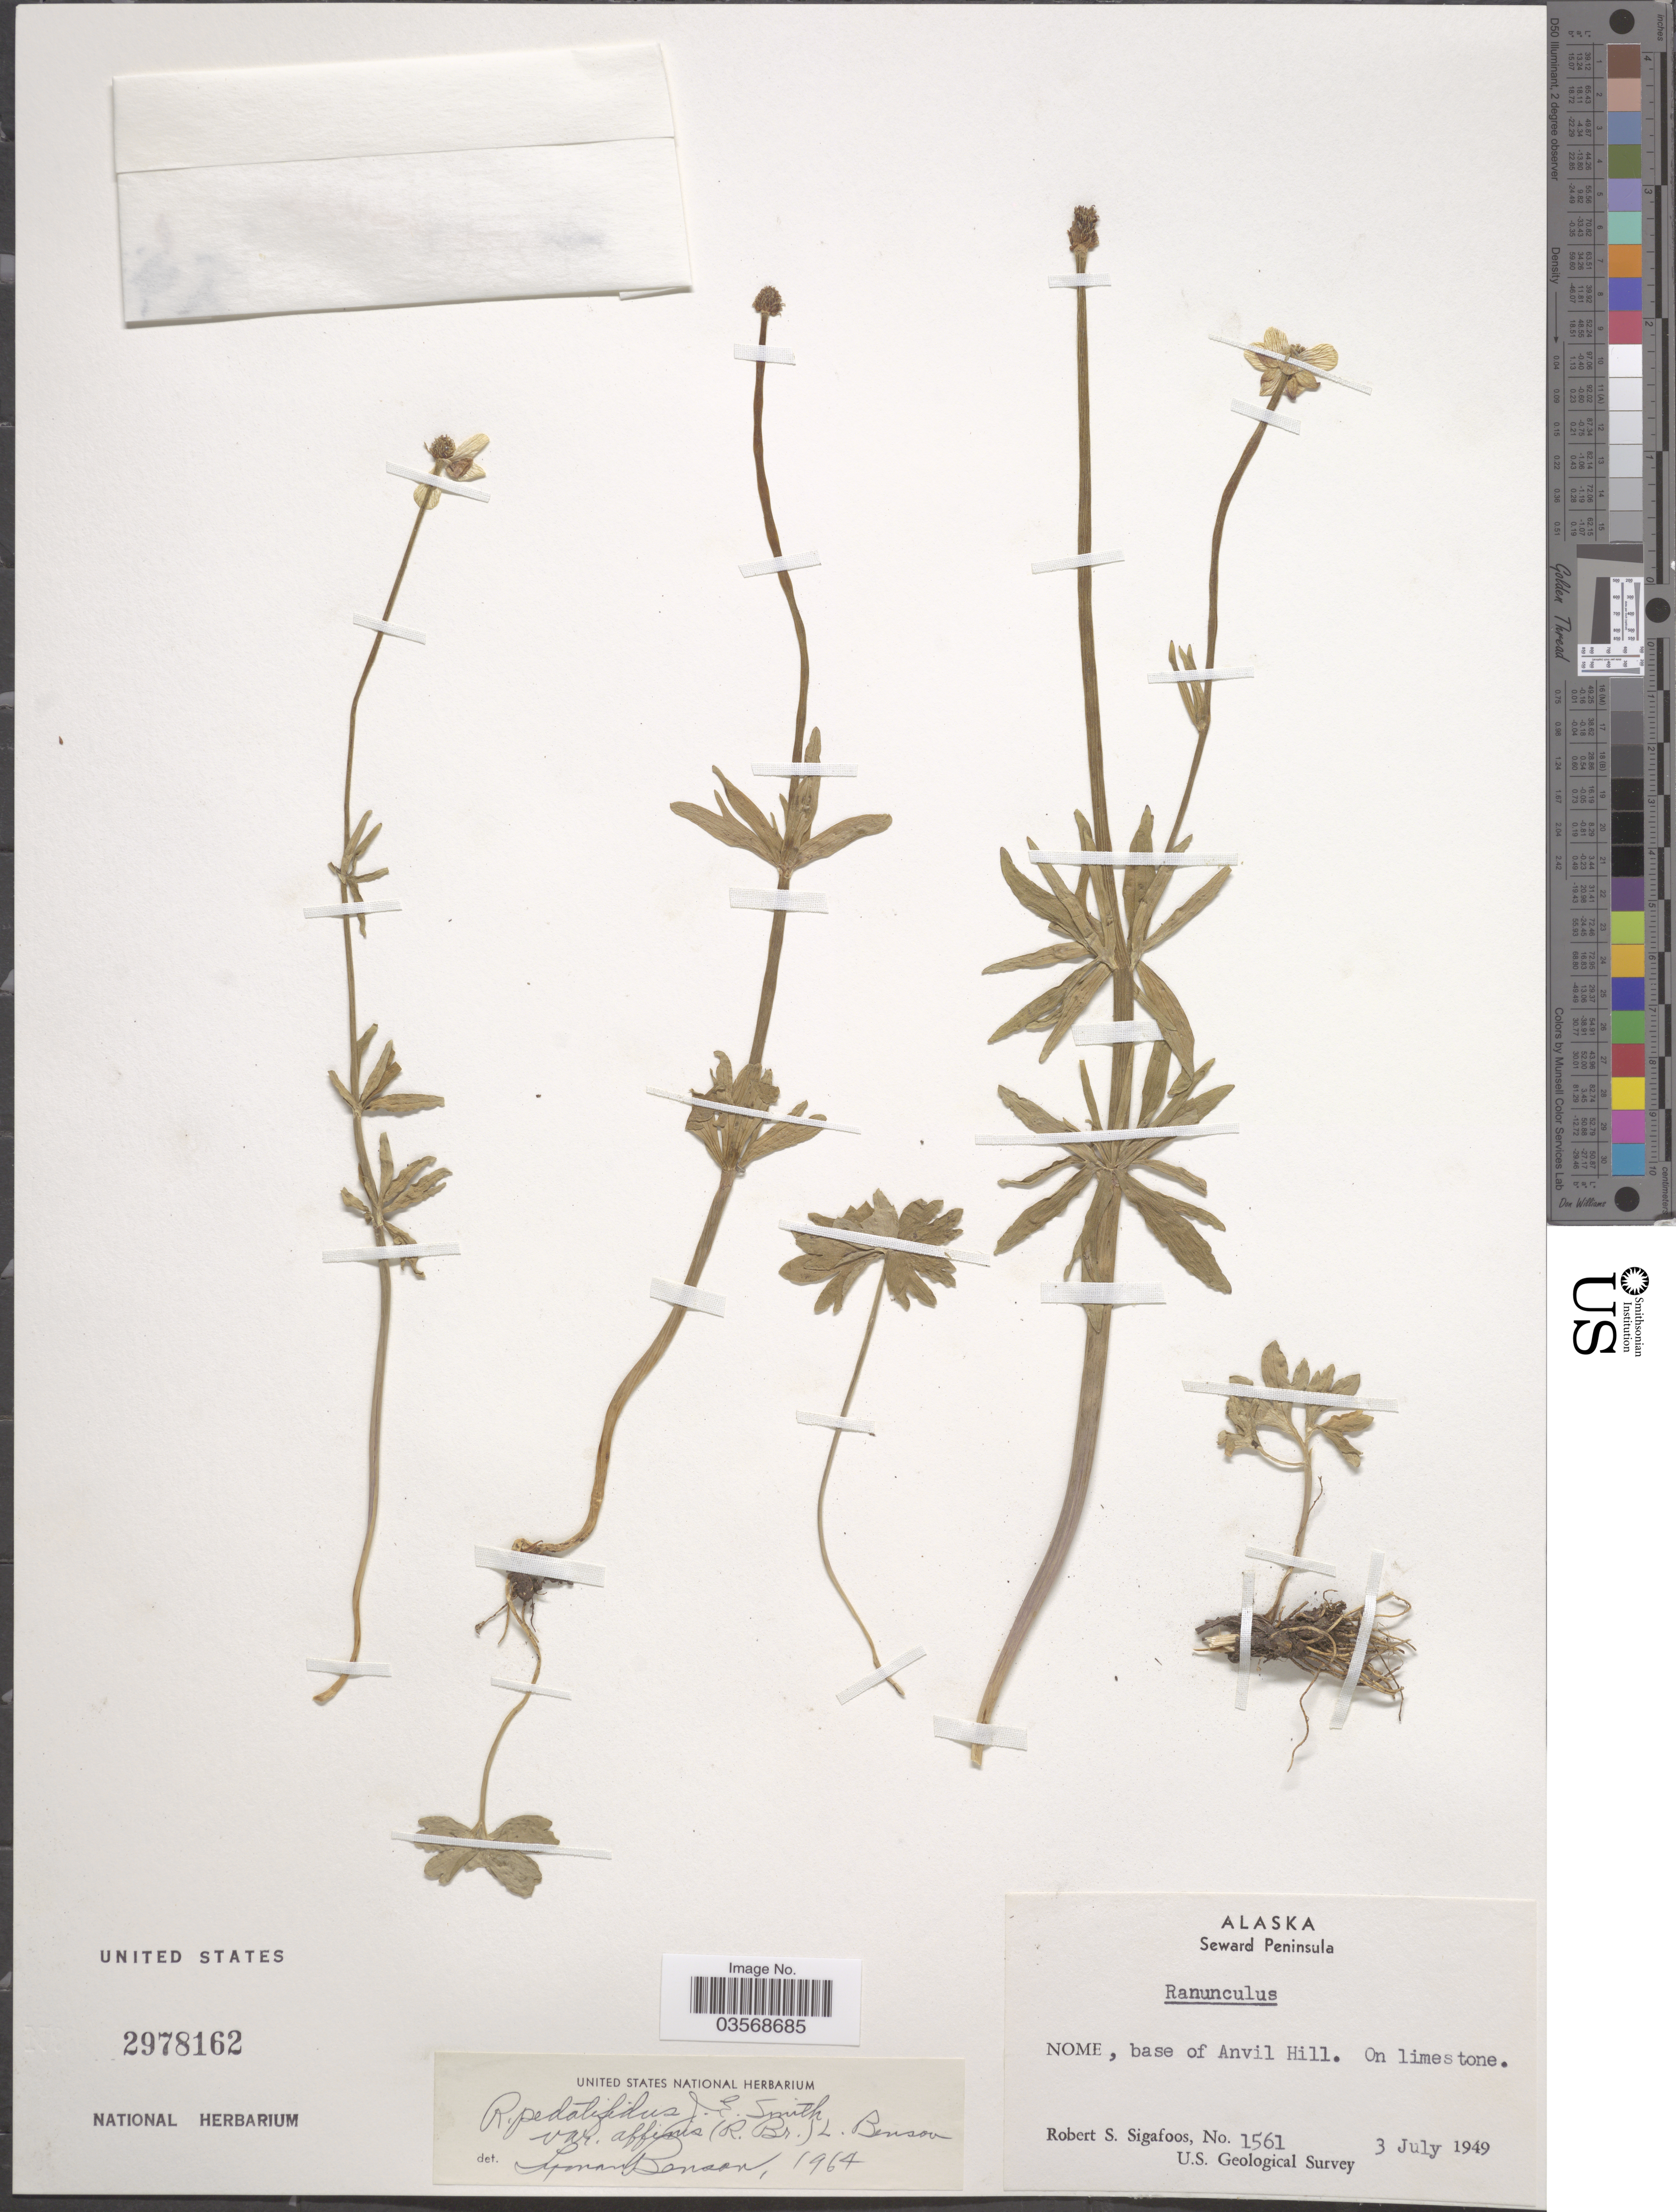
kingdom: Plantae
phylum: Tracheophyta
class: Magnoliopsida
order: Ranunculales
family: Ranunculaceae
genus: Ranunculus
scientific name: Ranunculus pedatifidus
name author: Sm.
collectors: R. Sigafoos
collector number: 1561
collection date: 1949-07-03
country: United States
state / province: Alaska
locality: Seward Peninsula. Nome, base of Anvil Hill. On limestone.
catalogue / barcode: US 2978162